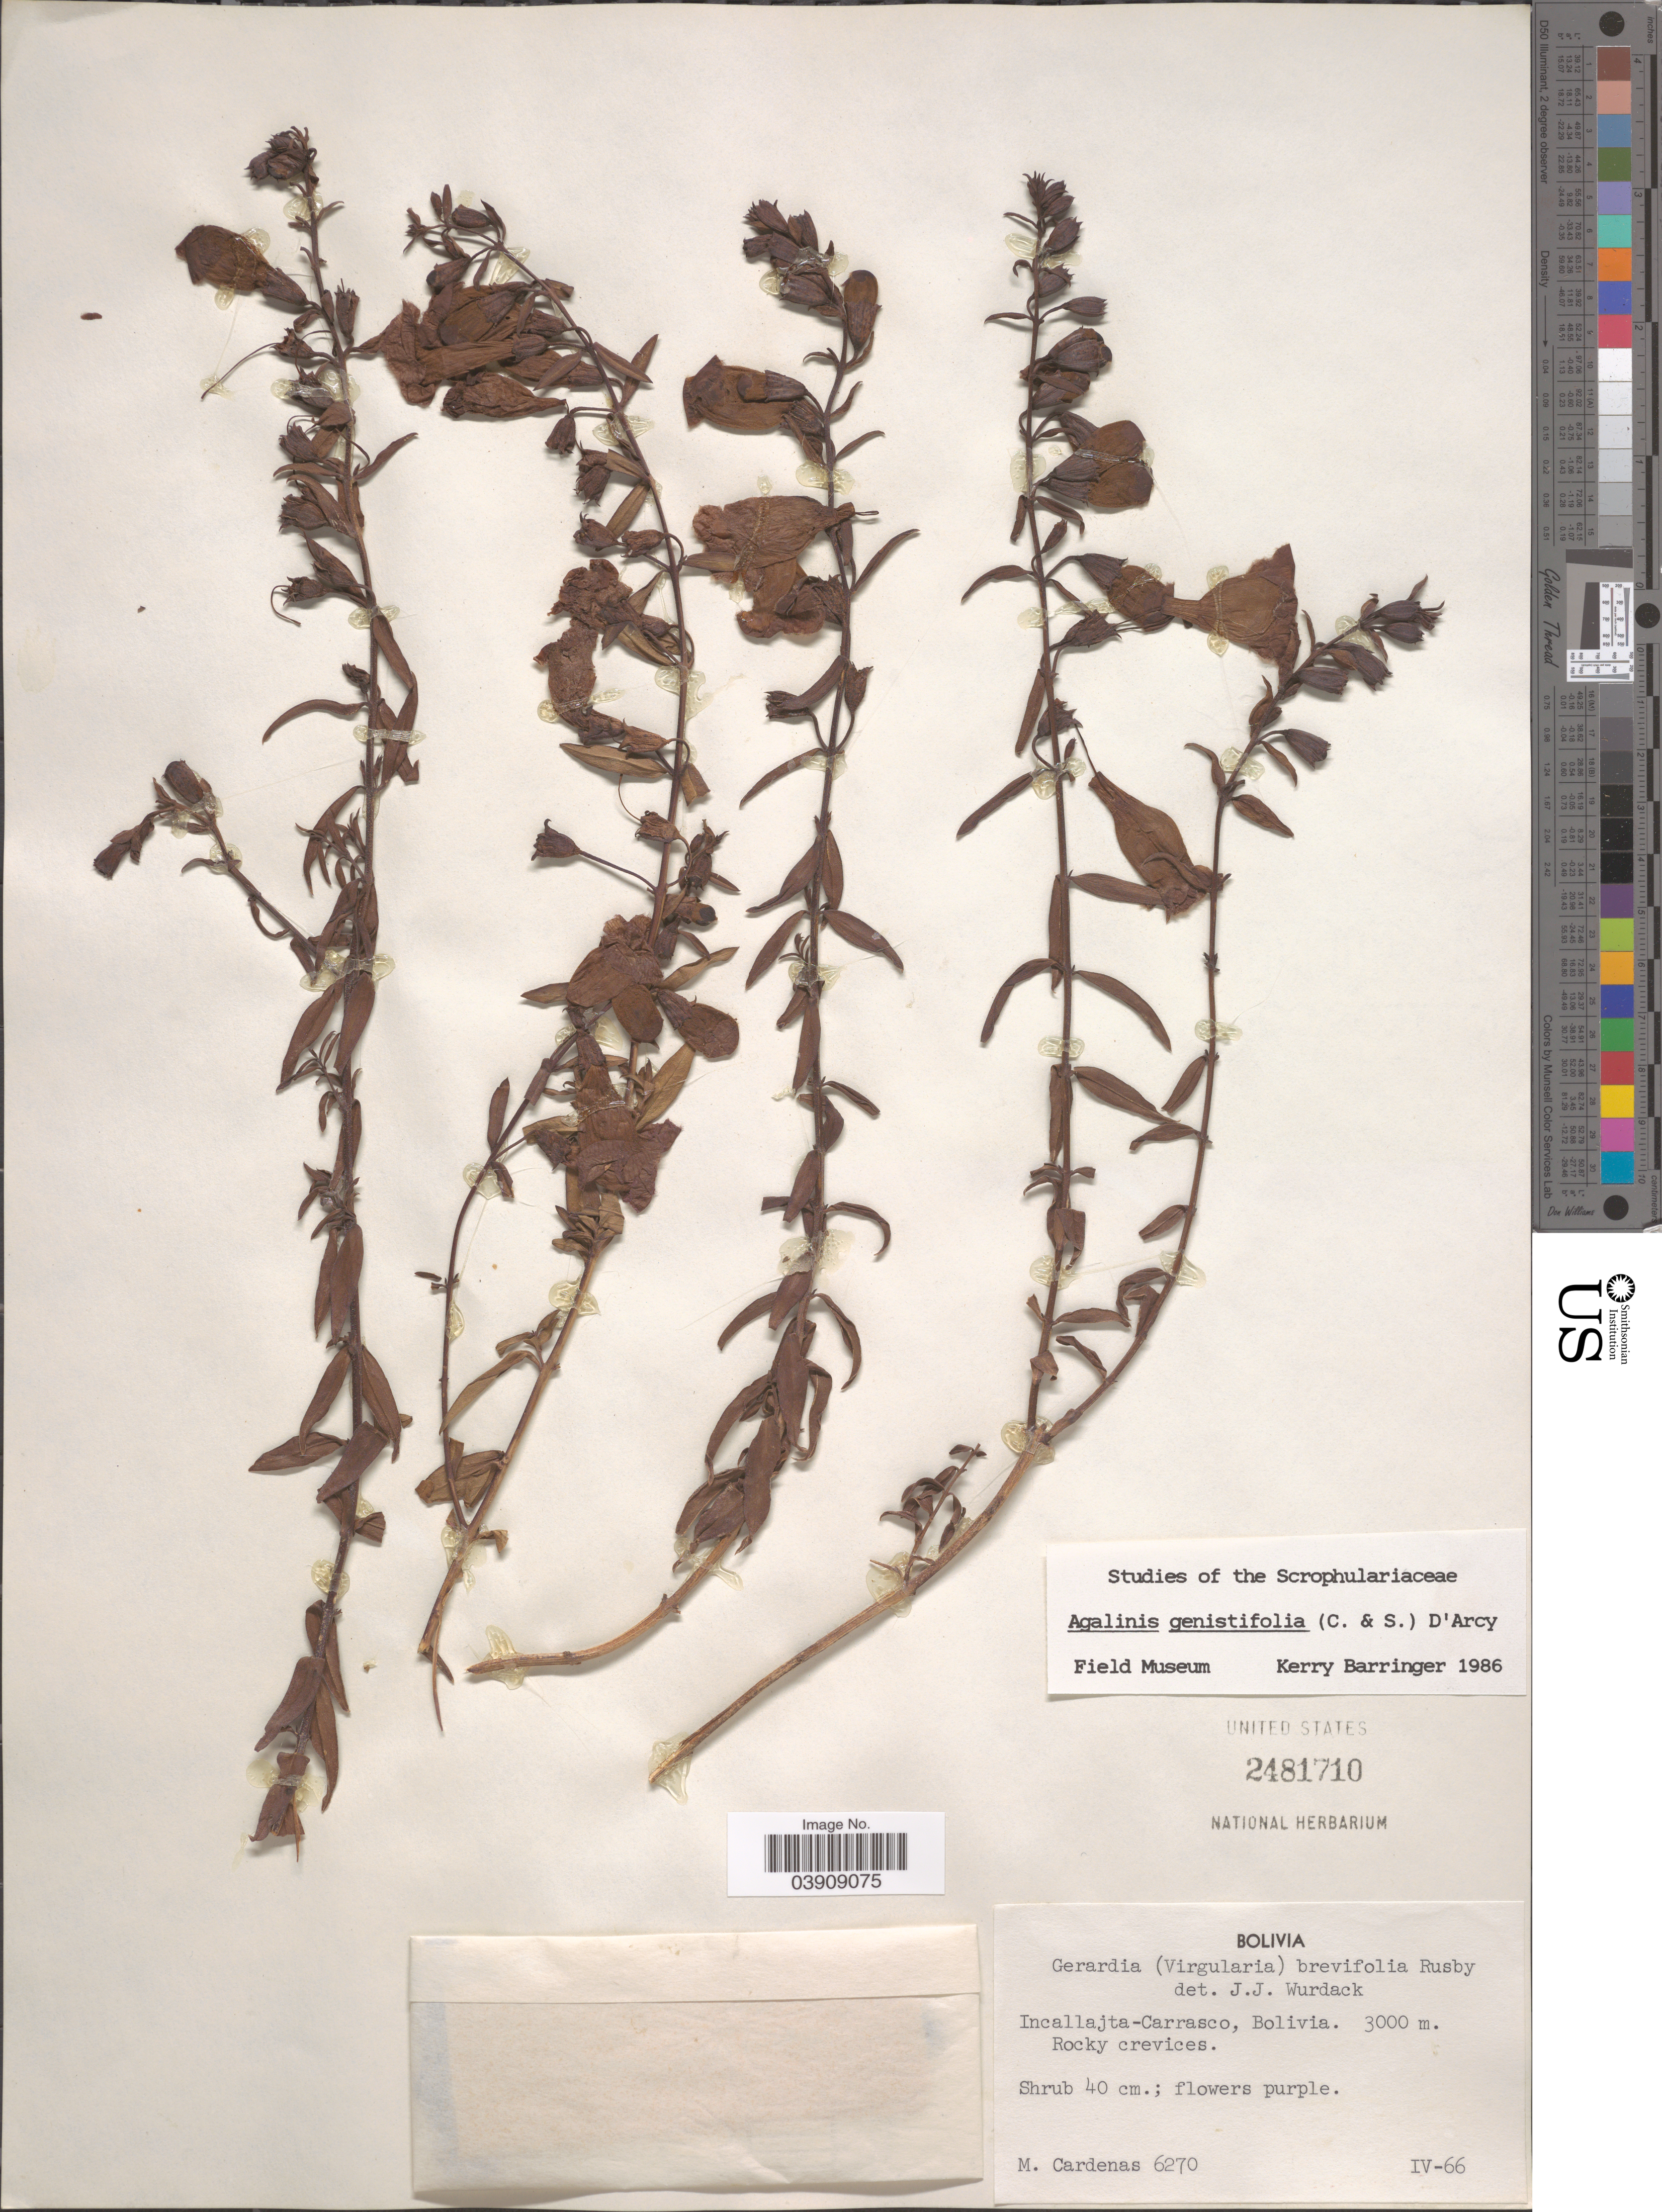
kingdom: Plantae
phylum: Tracheophyta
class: Magnoliopsida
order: Lamiales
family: Orobanchaceae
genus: Agalinis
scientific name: Agalinis genistifolia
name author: (Cham. & Schltdl.) D'Arcy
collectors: M. Cárdenas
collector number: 6270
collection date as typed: Transcribed d/m/y: /4/66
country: Bolivia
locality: Incallajta-Carrasco.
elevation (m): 3000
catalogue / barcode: US 2481710